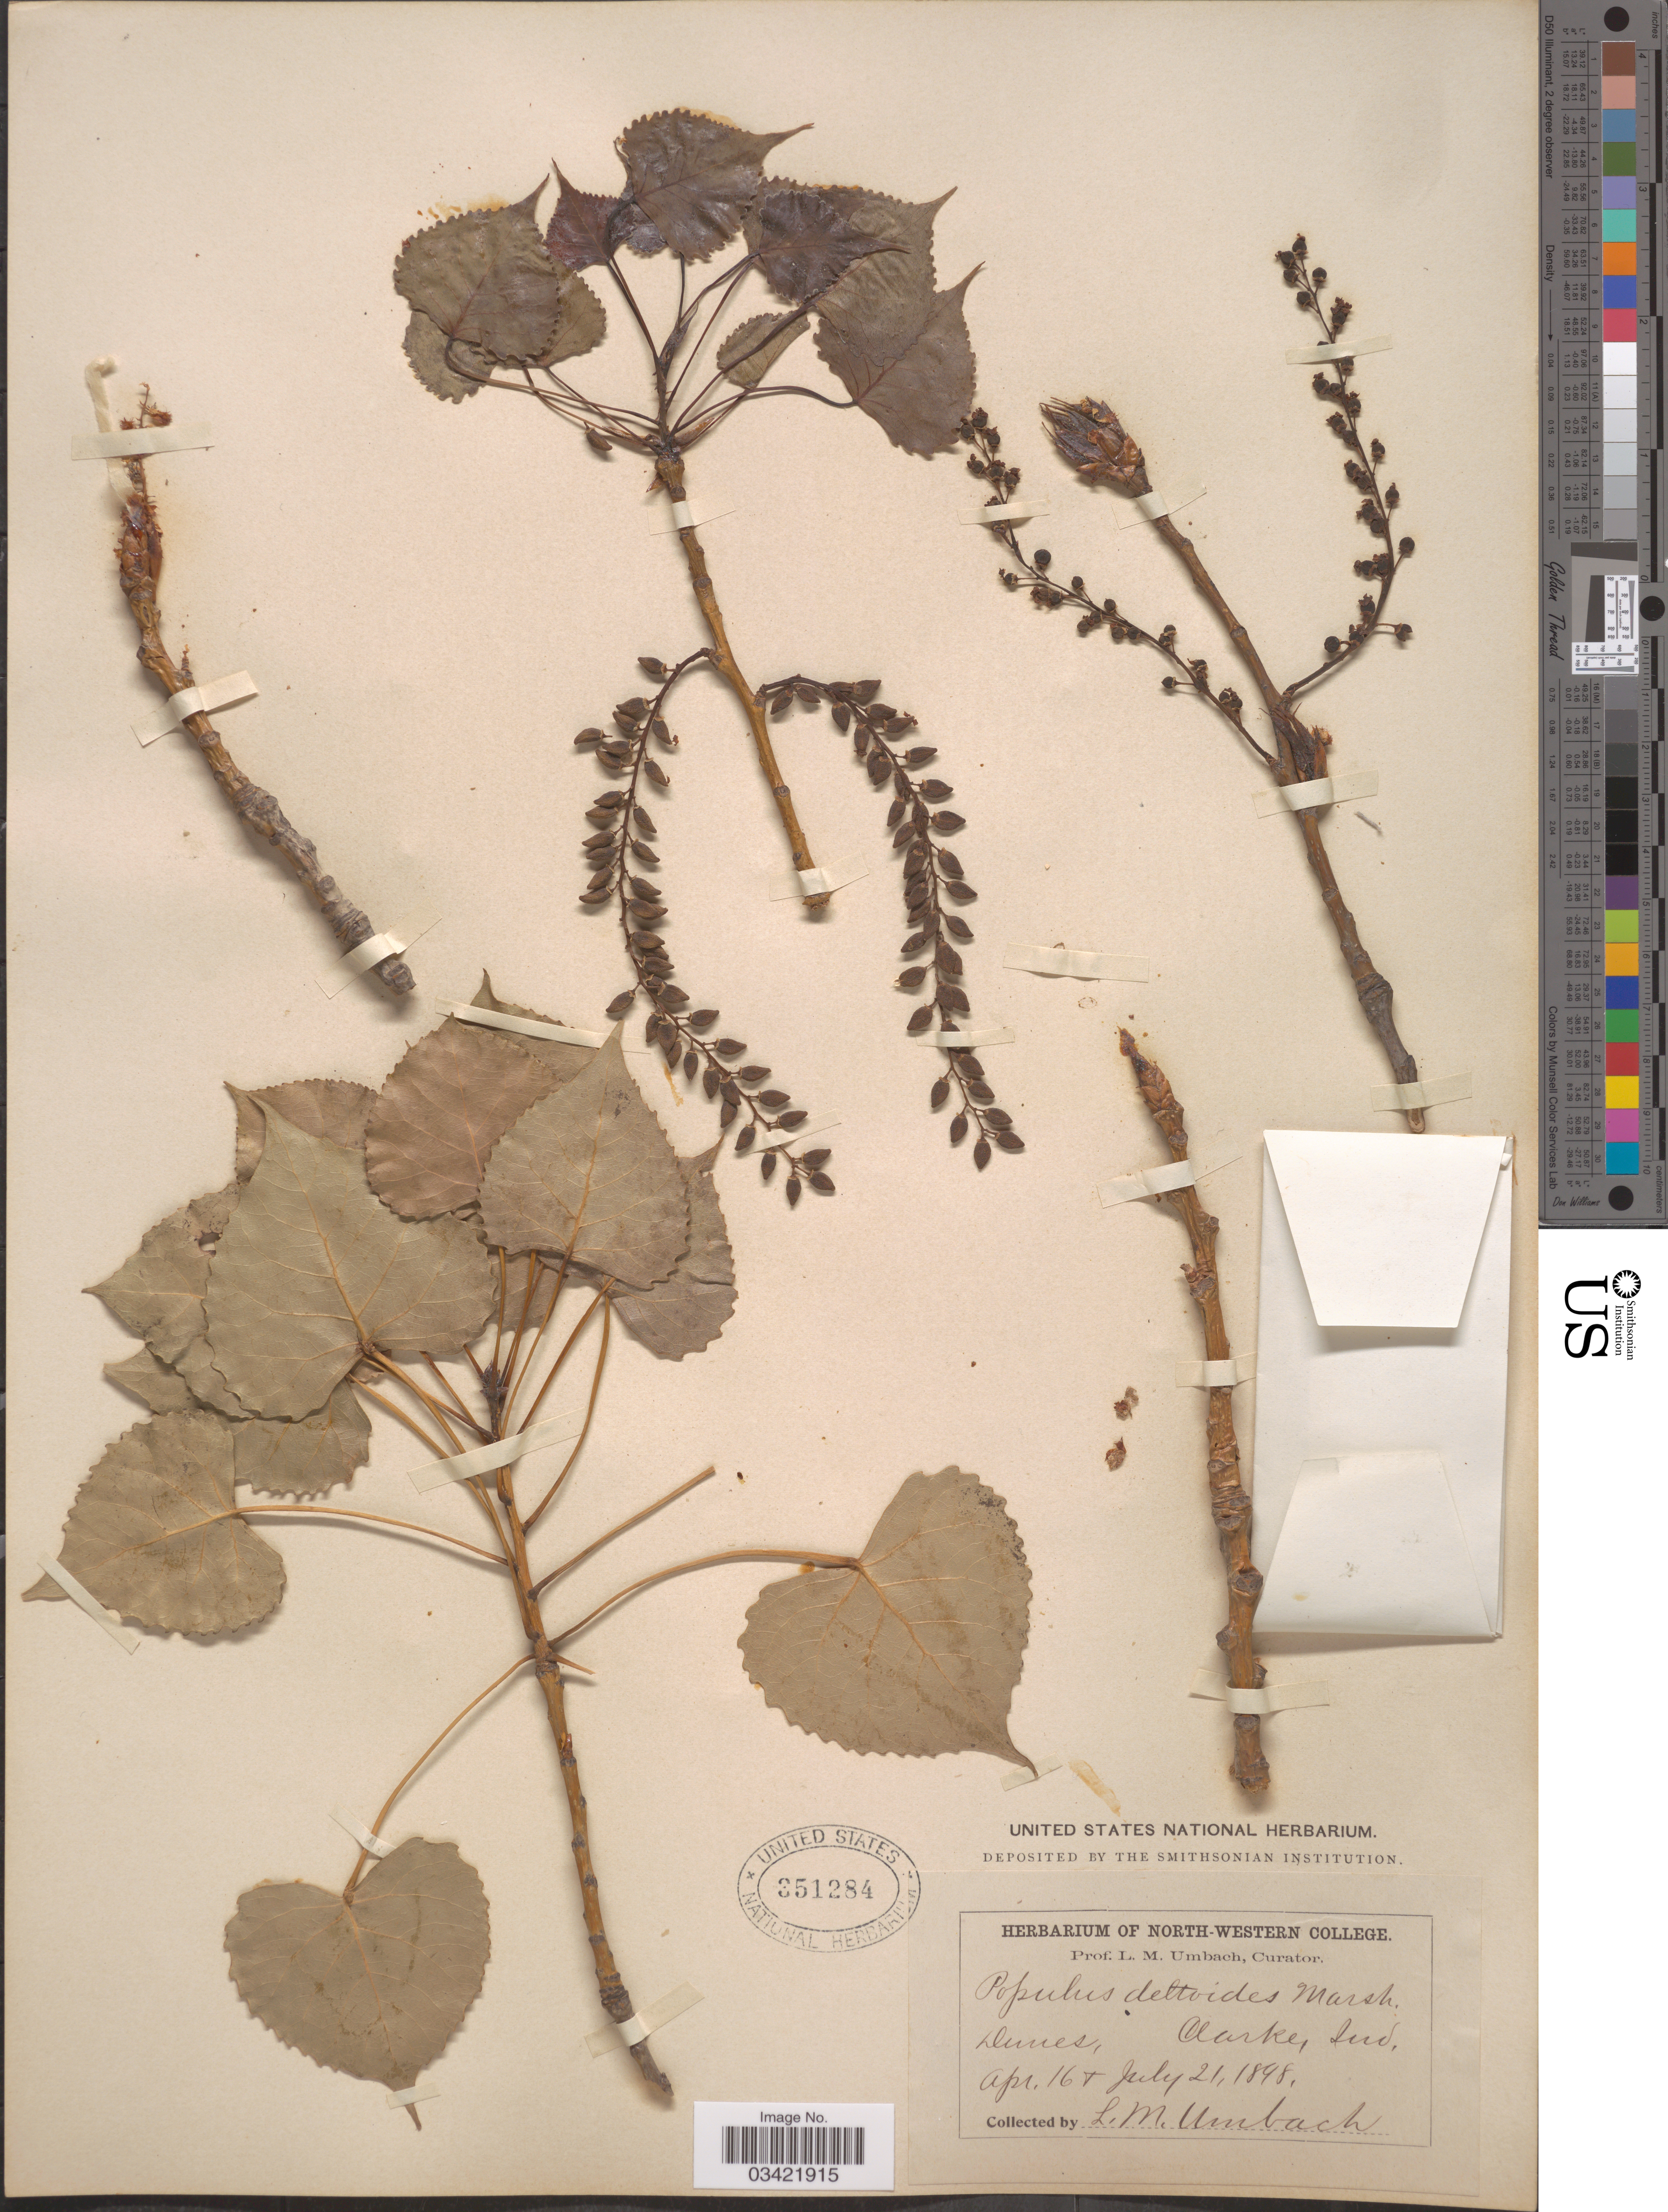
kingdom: Plantae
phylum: Tracheophyta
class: Magnoliopsida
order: Malpighiales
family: Salicaceae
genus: Populus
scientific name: Populus deltoides subsp. monilifera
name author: (Aiton) Eckenw.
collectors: L. M. Umbach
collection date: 1898-04-16/1898-07-21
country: United States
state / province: Indiana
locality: Dunes, Clarke.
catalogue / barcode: US 351284